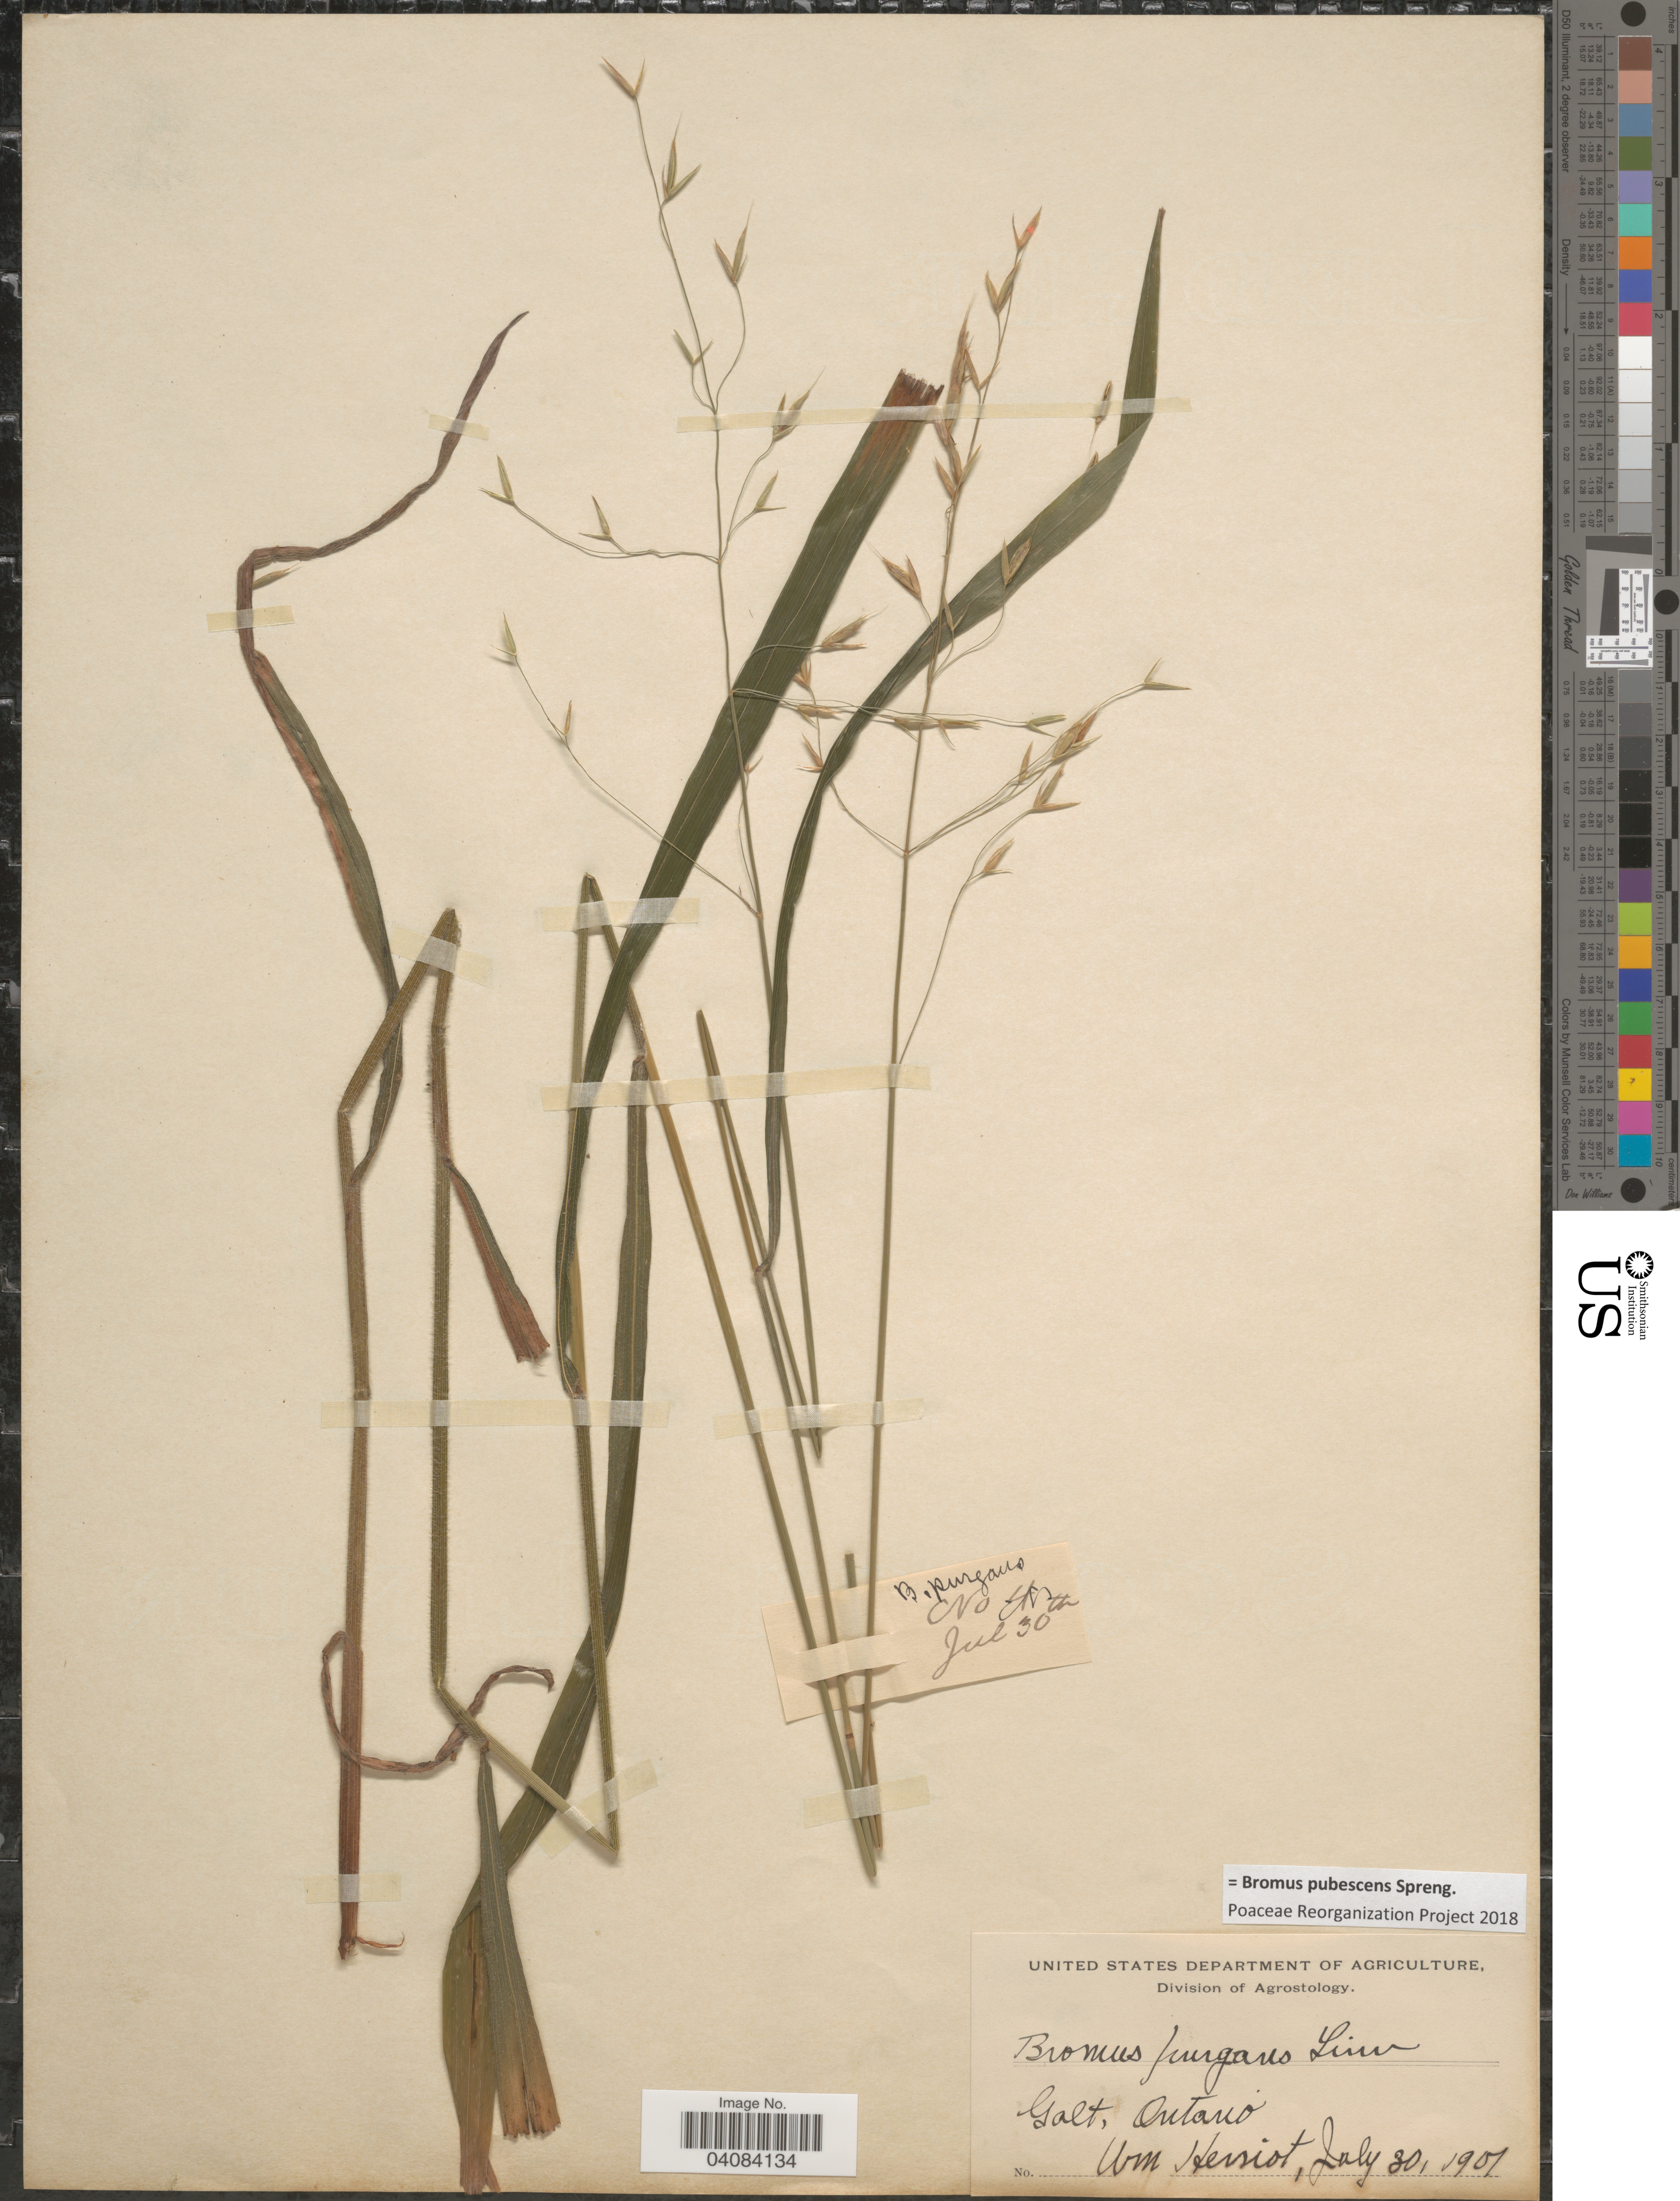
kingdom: Plantae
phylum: Tracheophyta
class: Liliopsida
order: Poales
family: Poaceae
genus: Bromus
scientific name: Bromus pubescens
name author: Muhl. ex Willd.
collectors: W. Herriot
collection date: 1901-07-30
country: Canada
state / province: Ontario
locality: Galt.